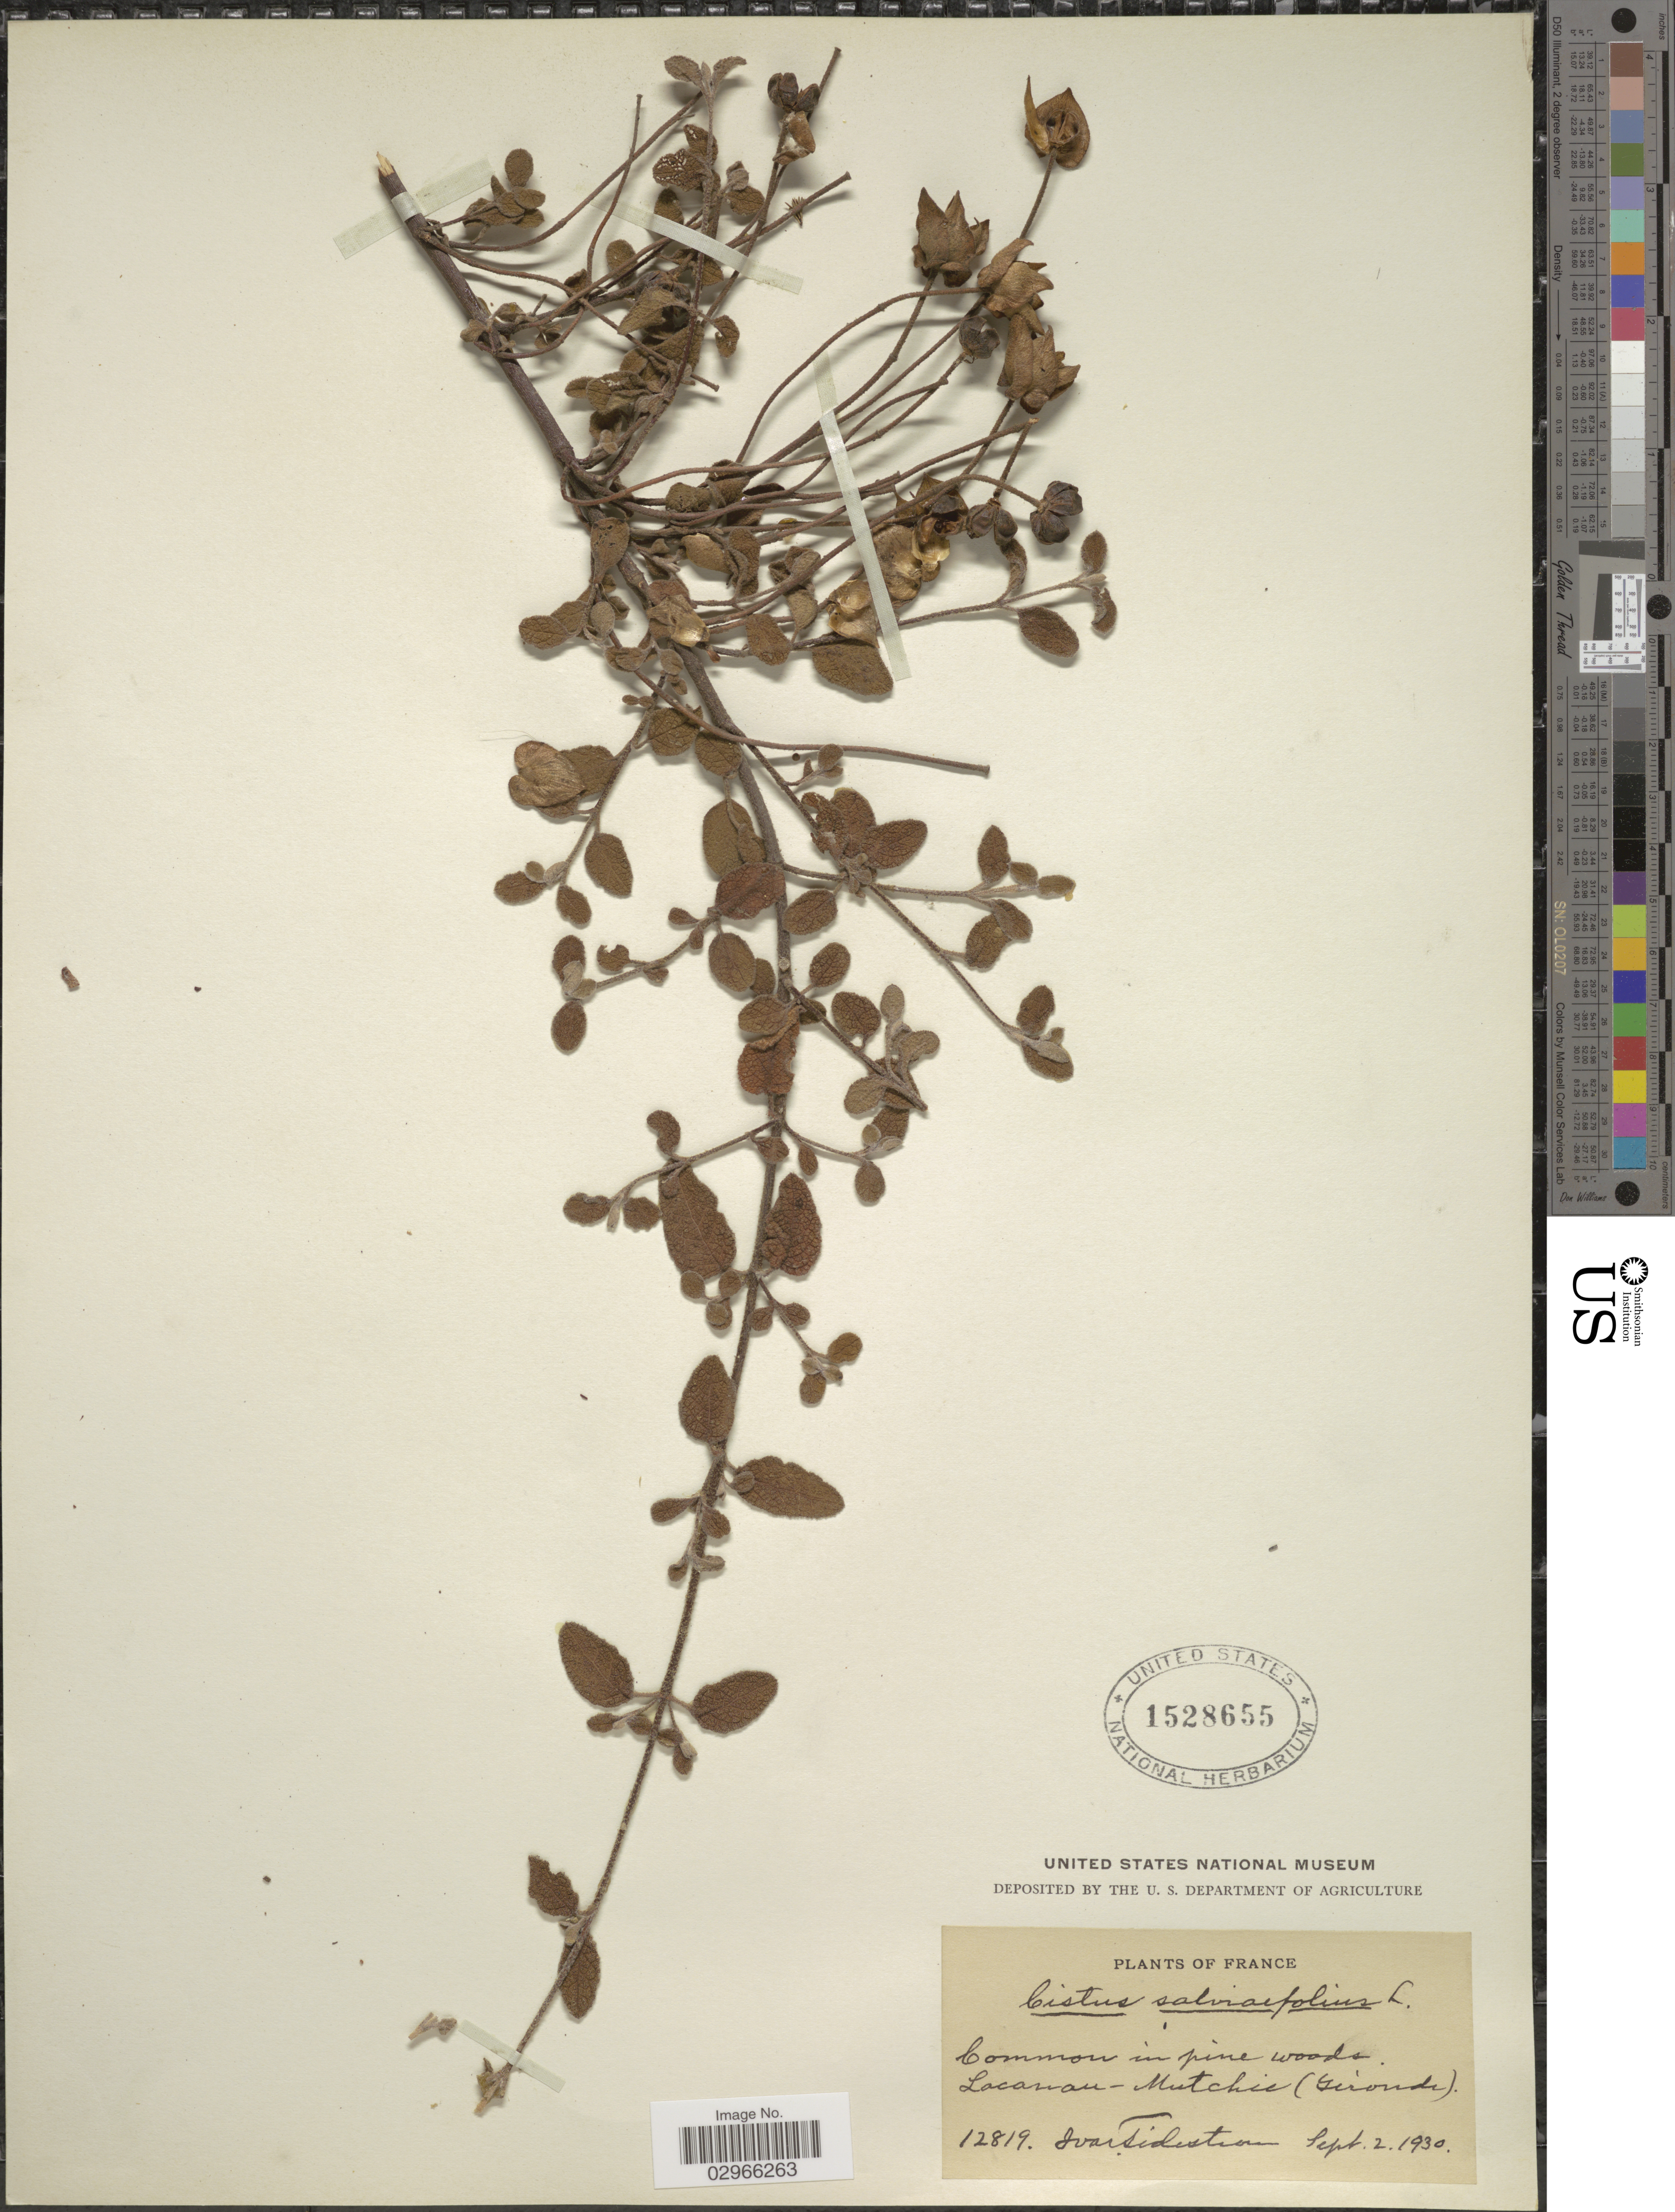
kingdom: Plantae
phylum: Tracheophyta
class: Magnoliopsida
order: Malvales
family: Cistaceae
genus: Cistus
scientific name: Cistus salviifolius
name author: L.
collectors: I. F. Tidestrom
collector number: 12819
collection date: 1930-09-02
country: France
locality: In pine woods. Lacanau-Mutchie (Gironde).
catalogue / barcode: US 1528655